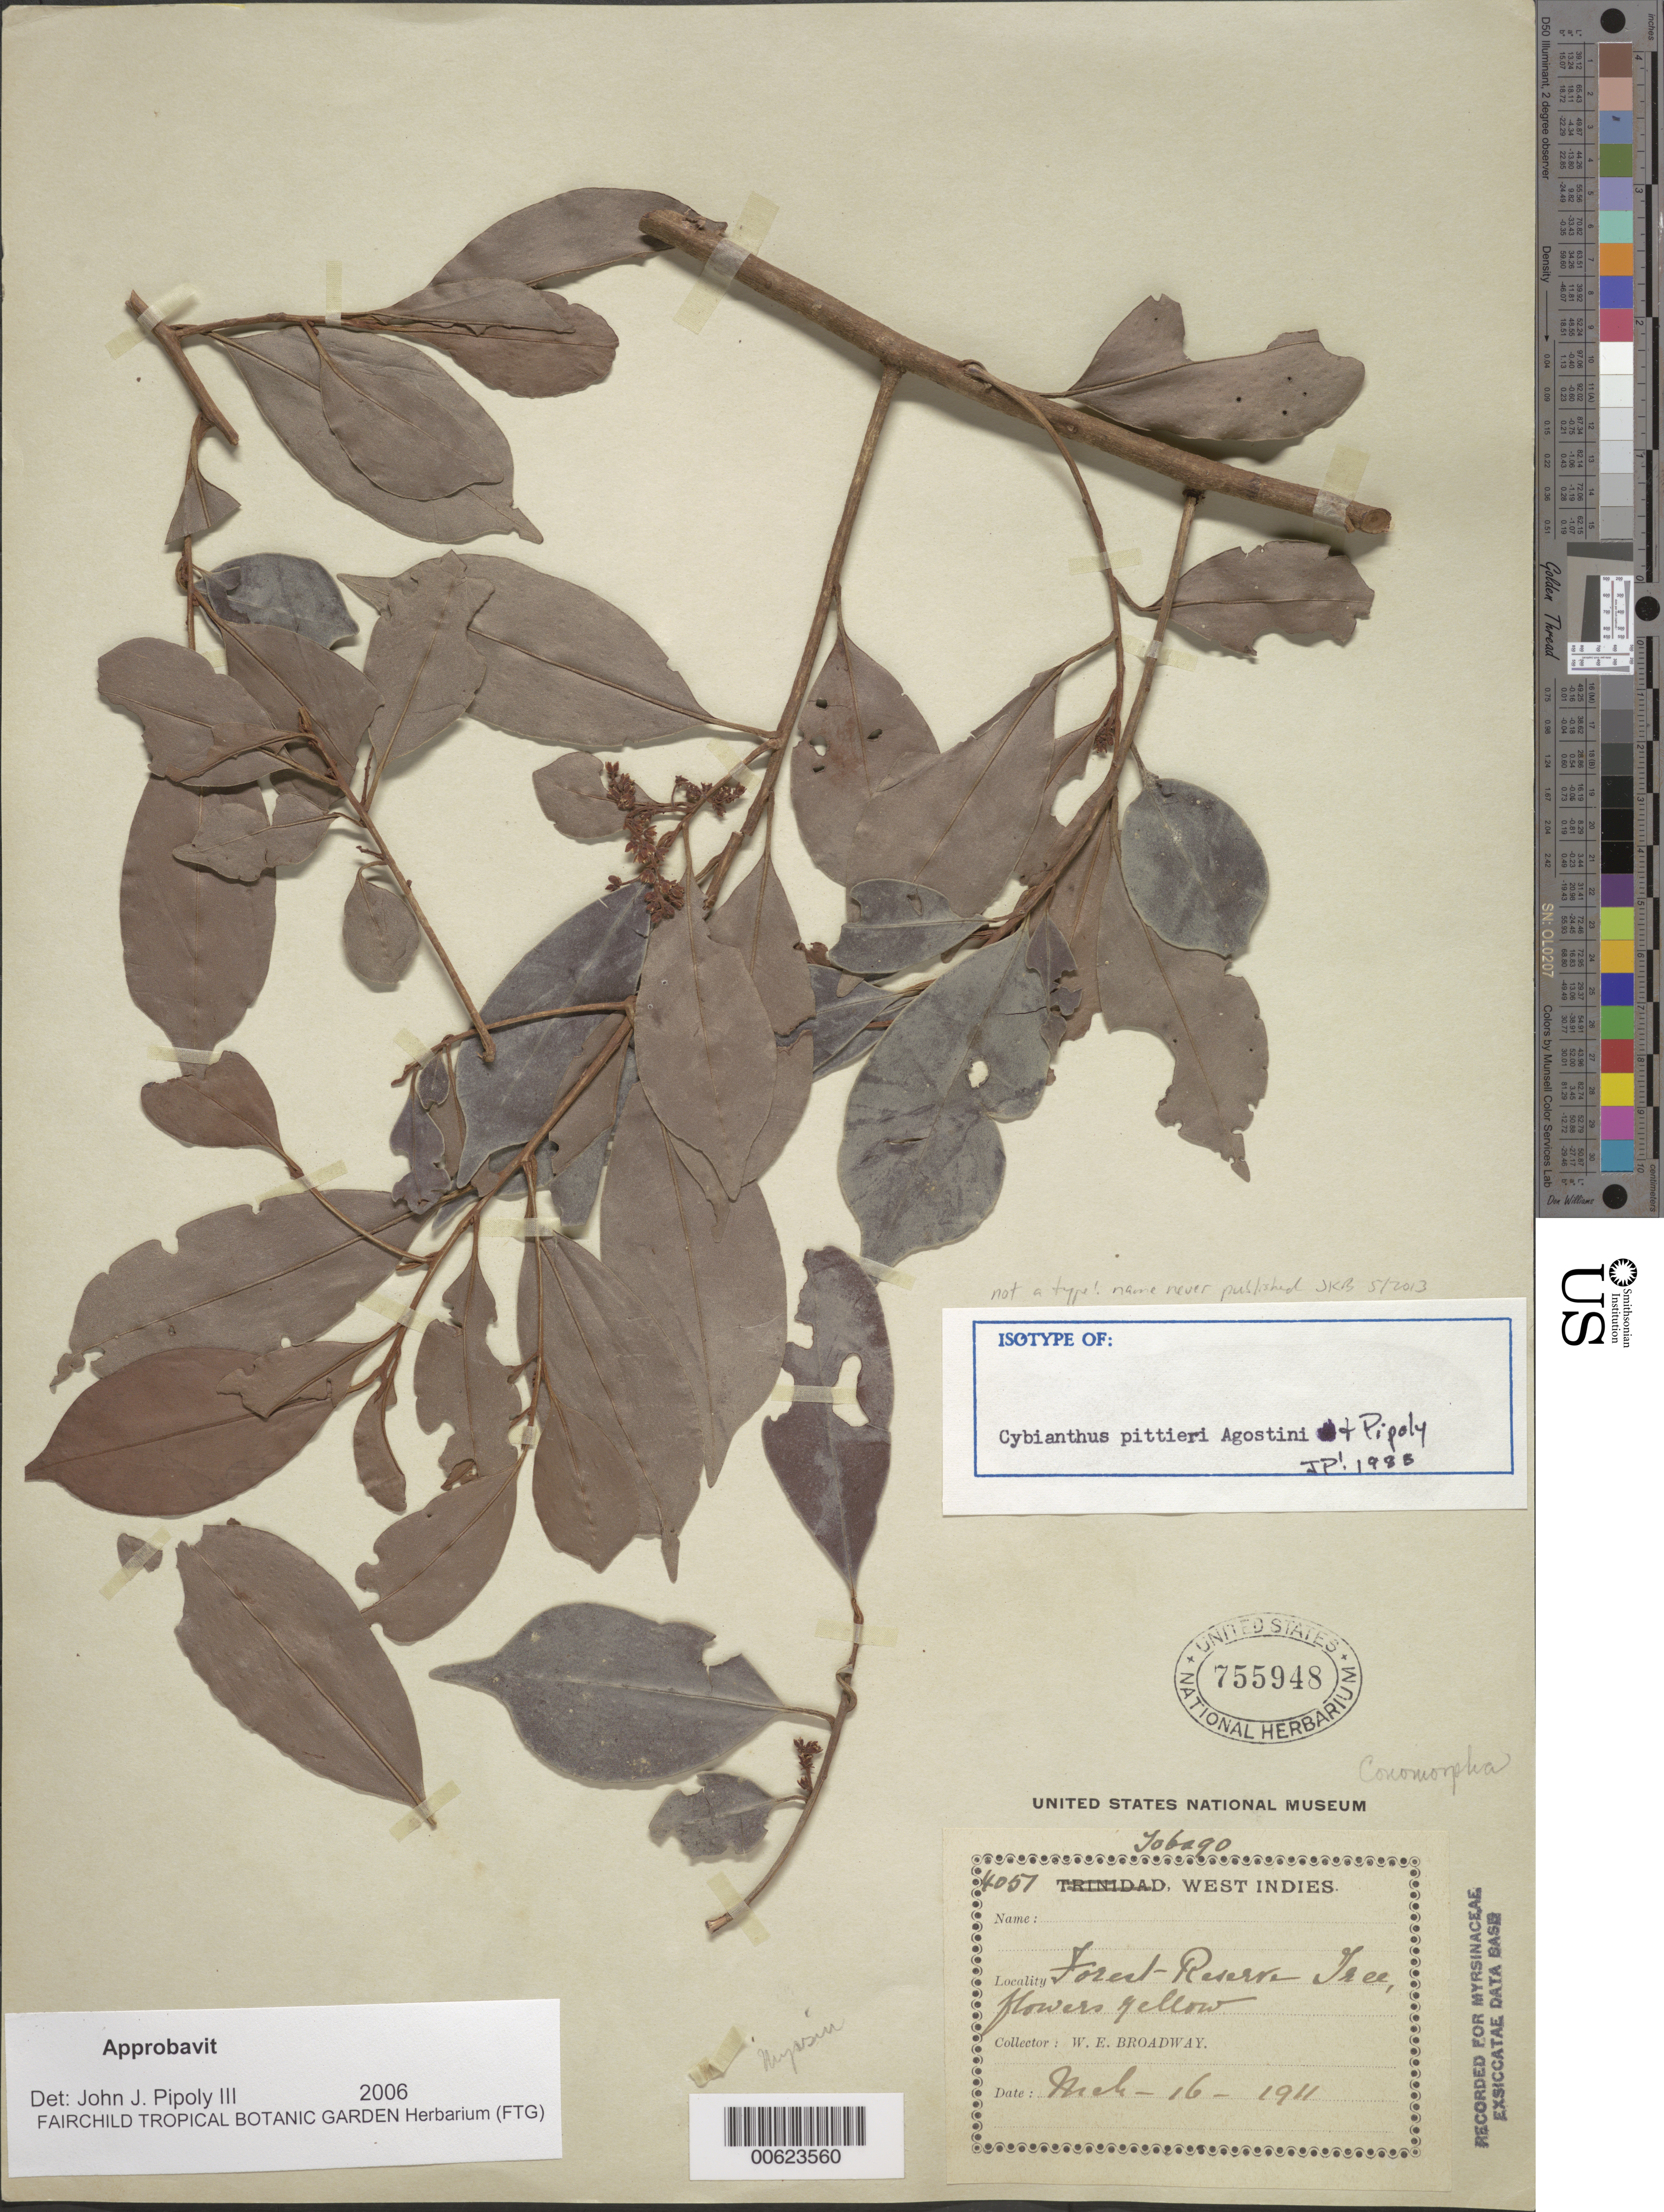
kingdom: Plantae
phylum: Tracheophyta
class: Magnoliopsida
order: Ericales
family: Primulaceae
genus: Cybianthus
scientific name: Cybianthus sp.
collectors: W. E. Broadway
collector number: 4051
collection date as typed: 16 Mar 1911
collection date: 1911-03-16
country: Trinidad and Tobago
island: Tobago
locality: Forest reserve tree.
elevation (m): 600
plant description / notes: Specimen annotated by J.J. Pipoly (1988) as isotype of Cybianthus pittieri Agostini & Pipoly; name never published (as of May 2013), specimen re-filed in main herbarium.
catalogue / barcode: US 755948